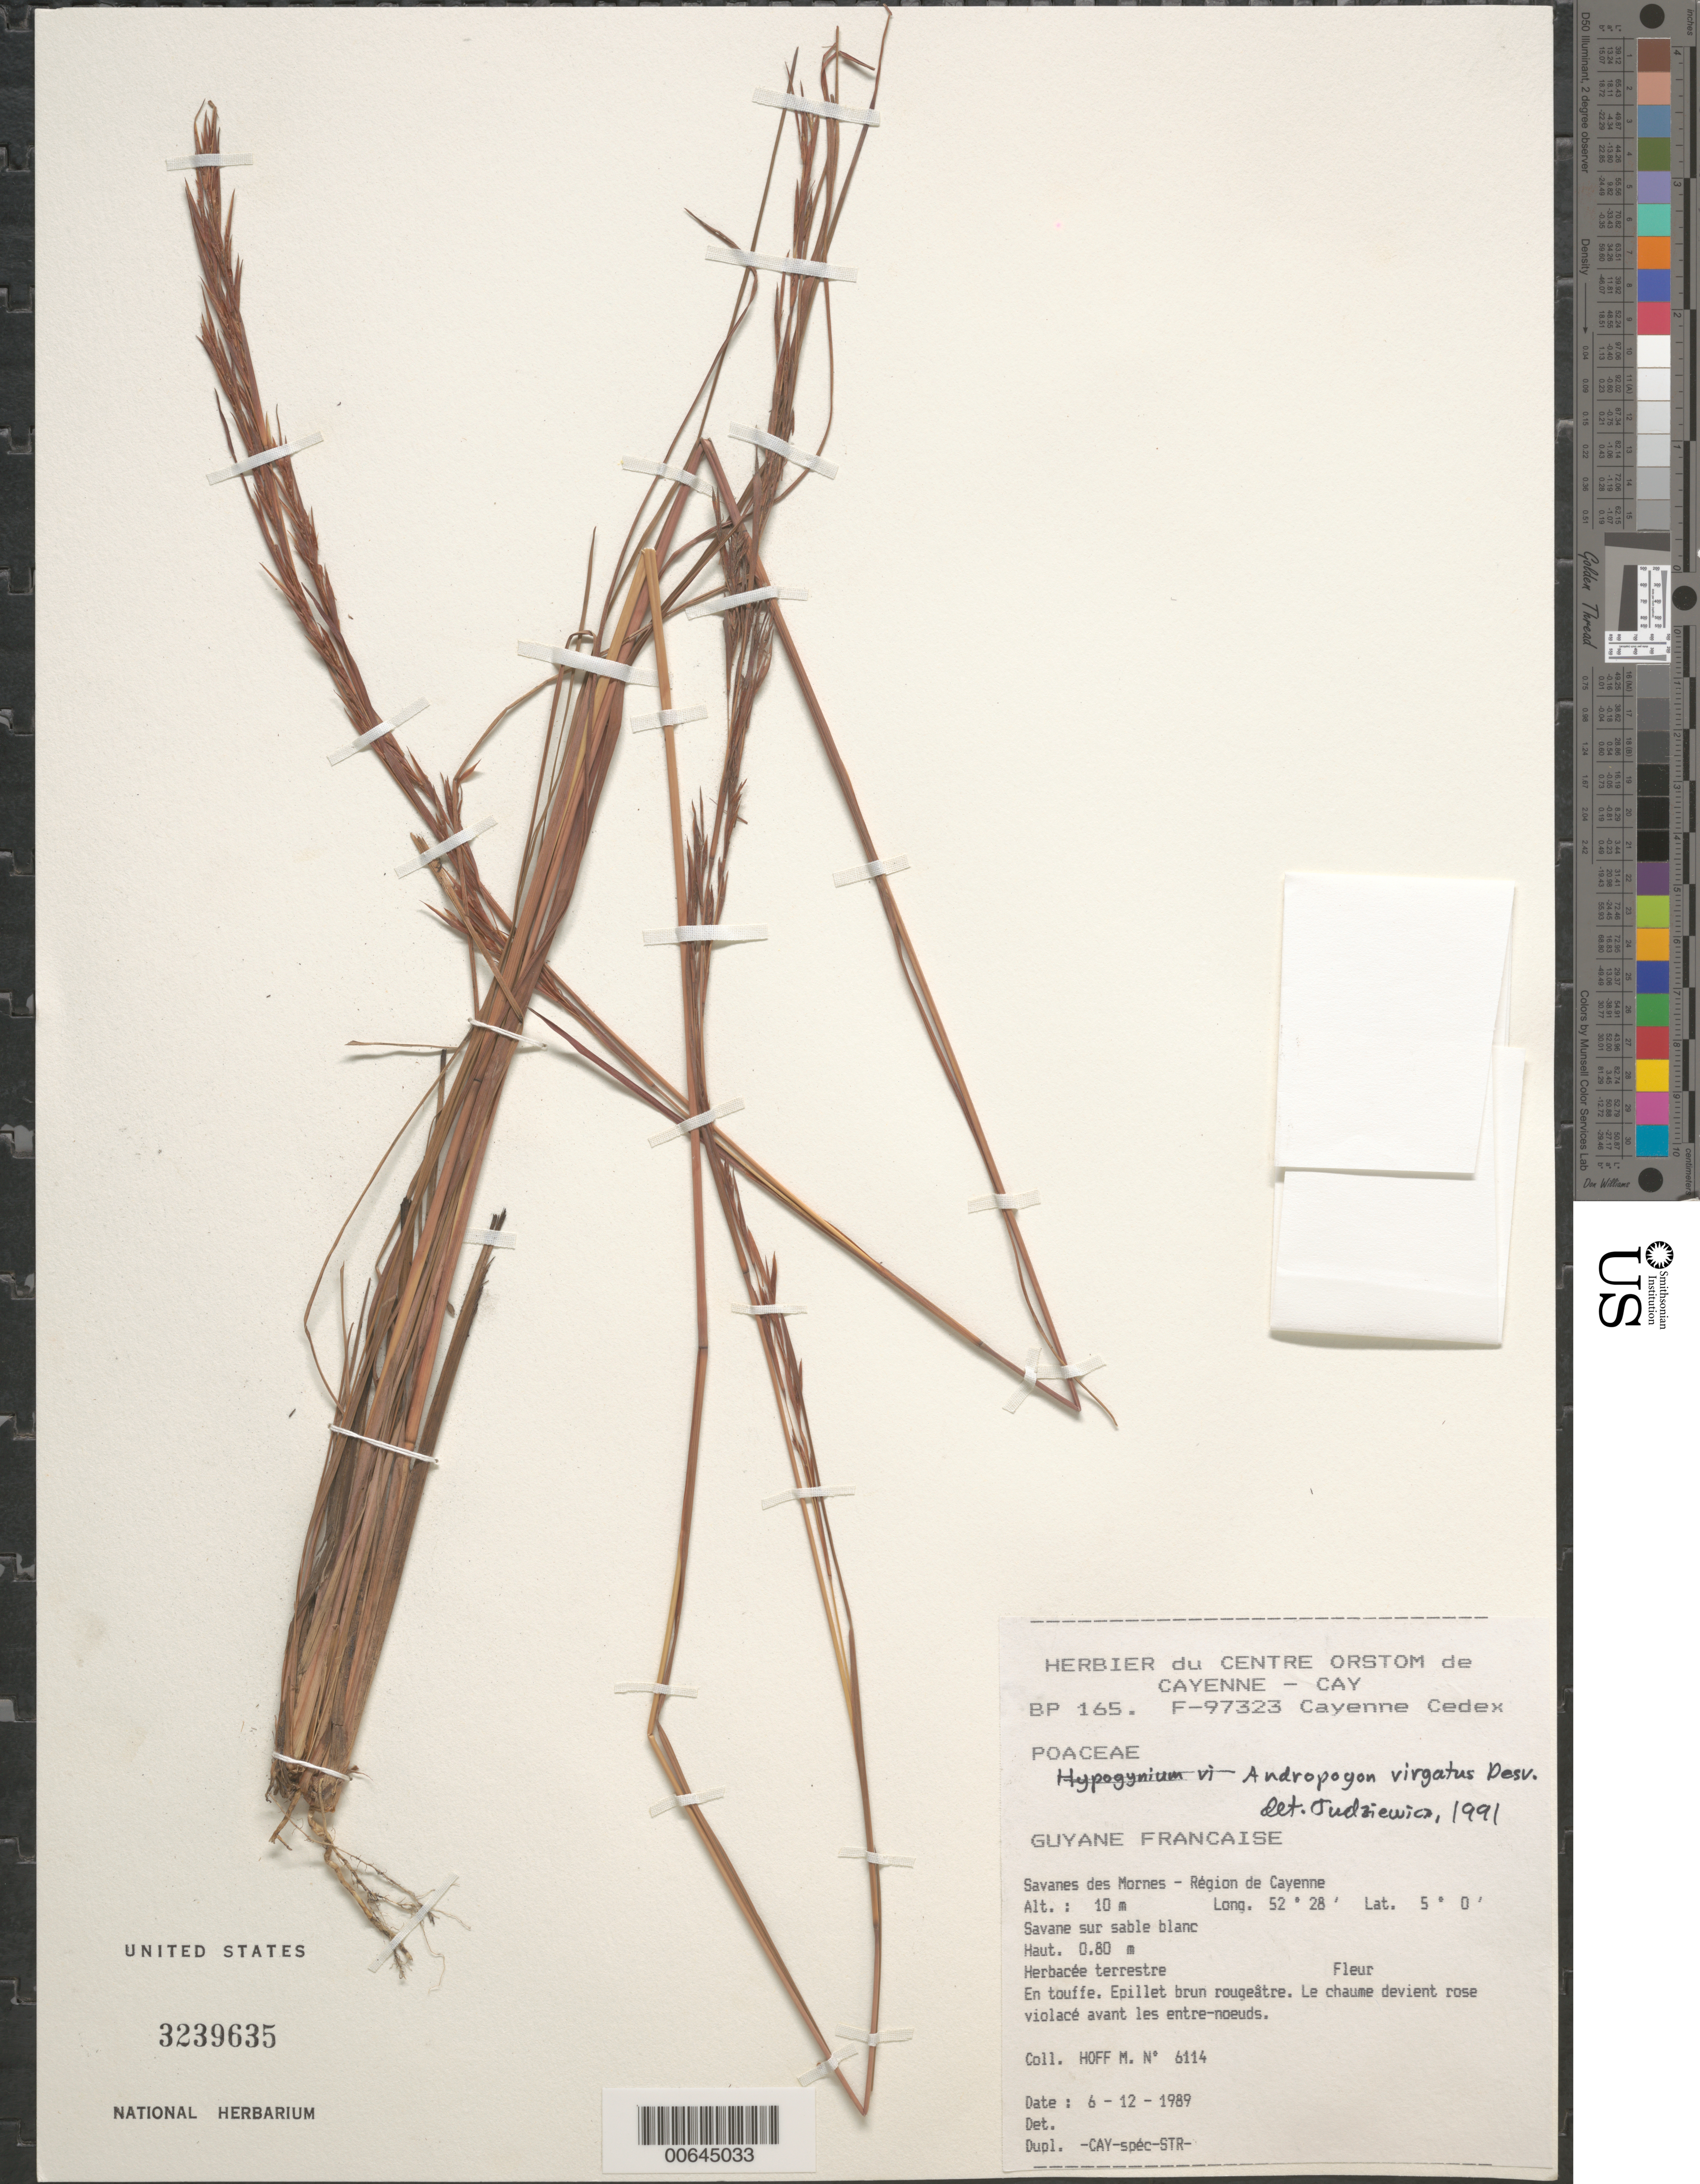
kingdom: Plantae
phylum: Tracheophyta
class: Liliopsida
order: Poales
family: Poaceae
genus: Andropogon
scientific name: Andropogon virgatus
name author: Desv. ex Ham.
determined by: Judziewicz, E. J.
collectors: M. Hoff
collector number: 6114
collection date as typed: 6-Dec-89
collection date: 1989-12-06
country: French Guiana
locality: Savanes des Mornes, region de Cayenne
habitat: Savanna on white sand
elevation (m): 10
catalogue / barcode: US 3239635